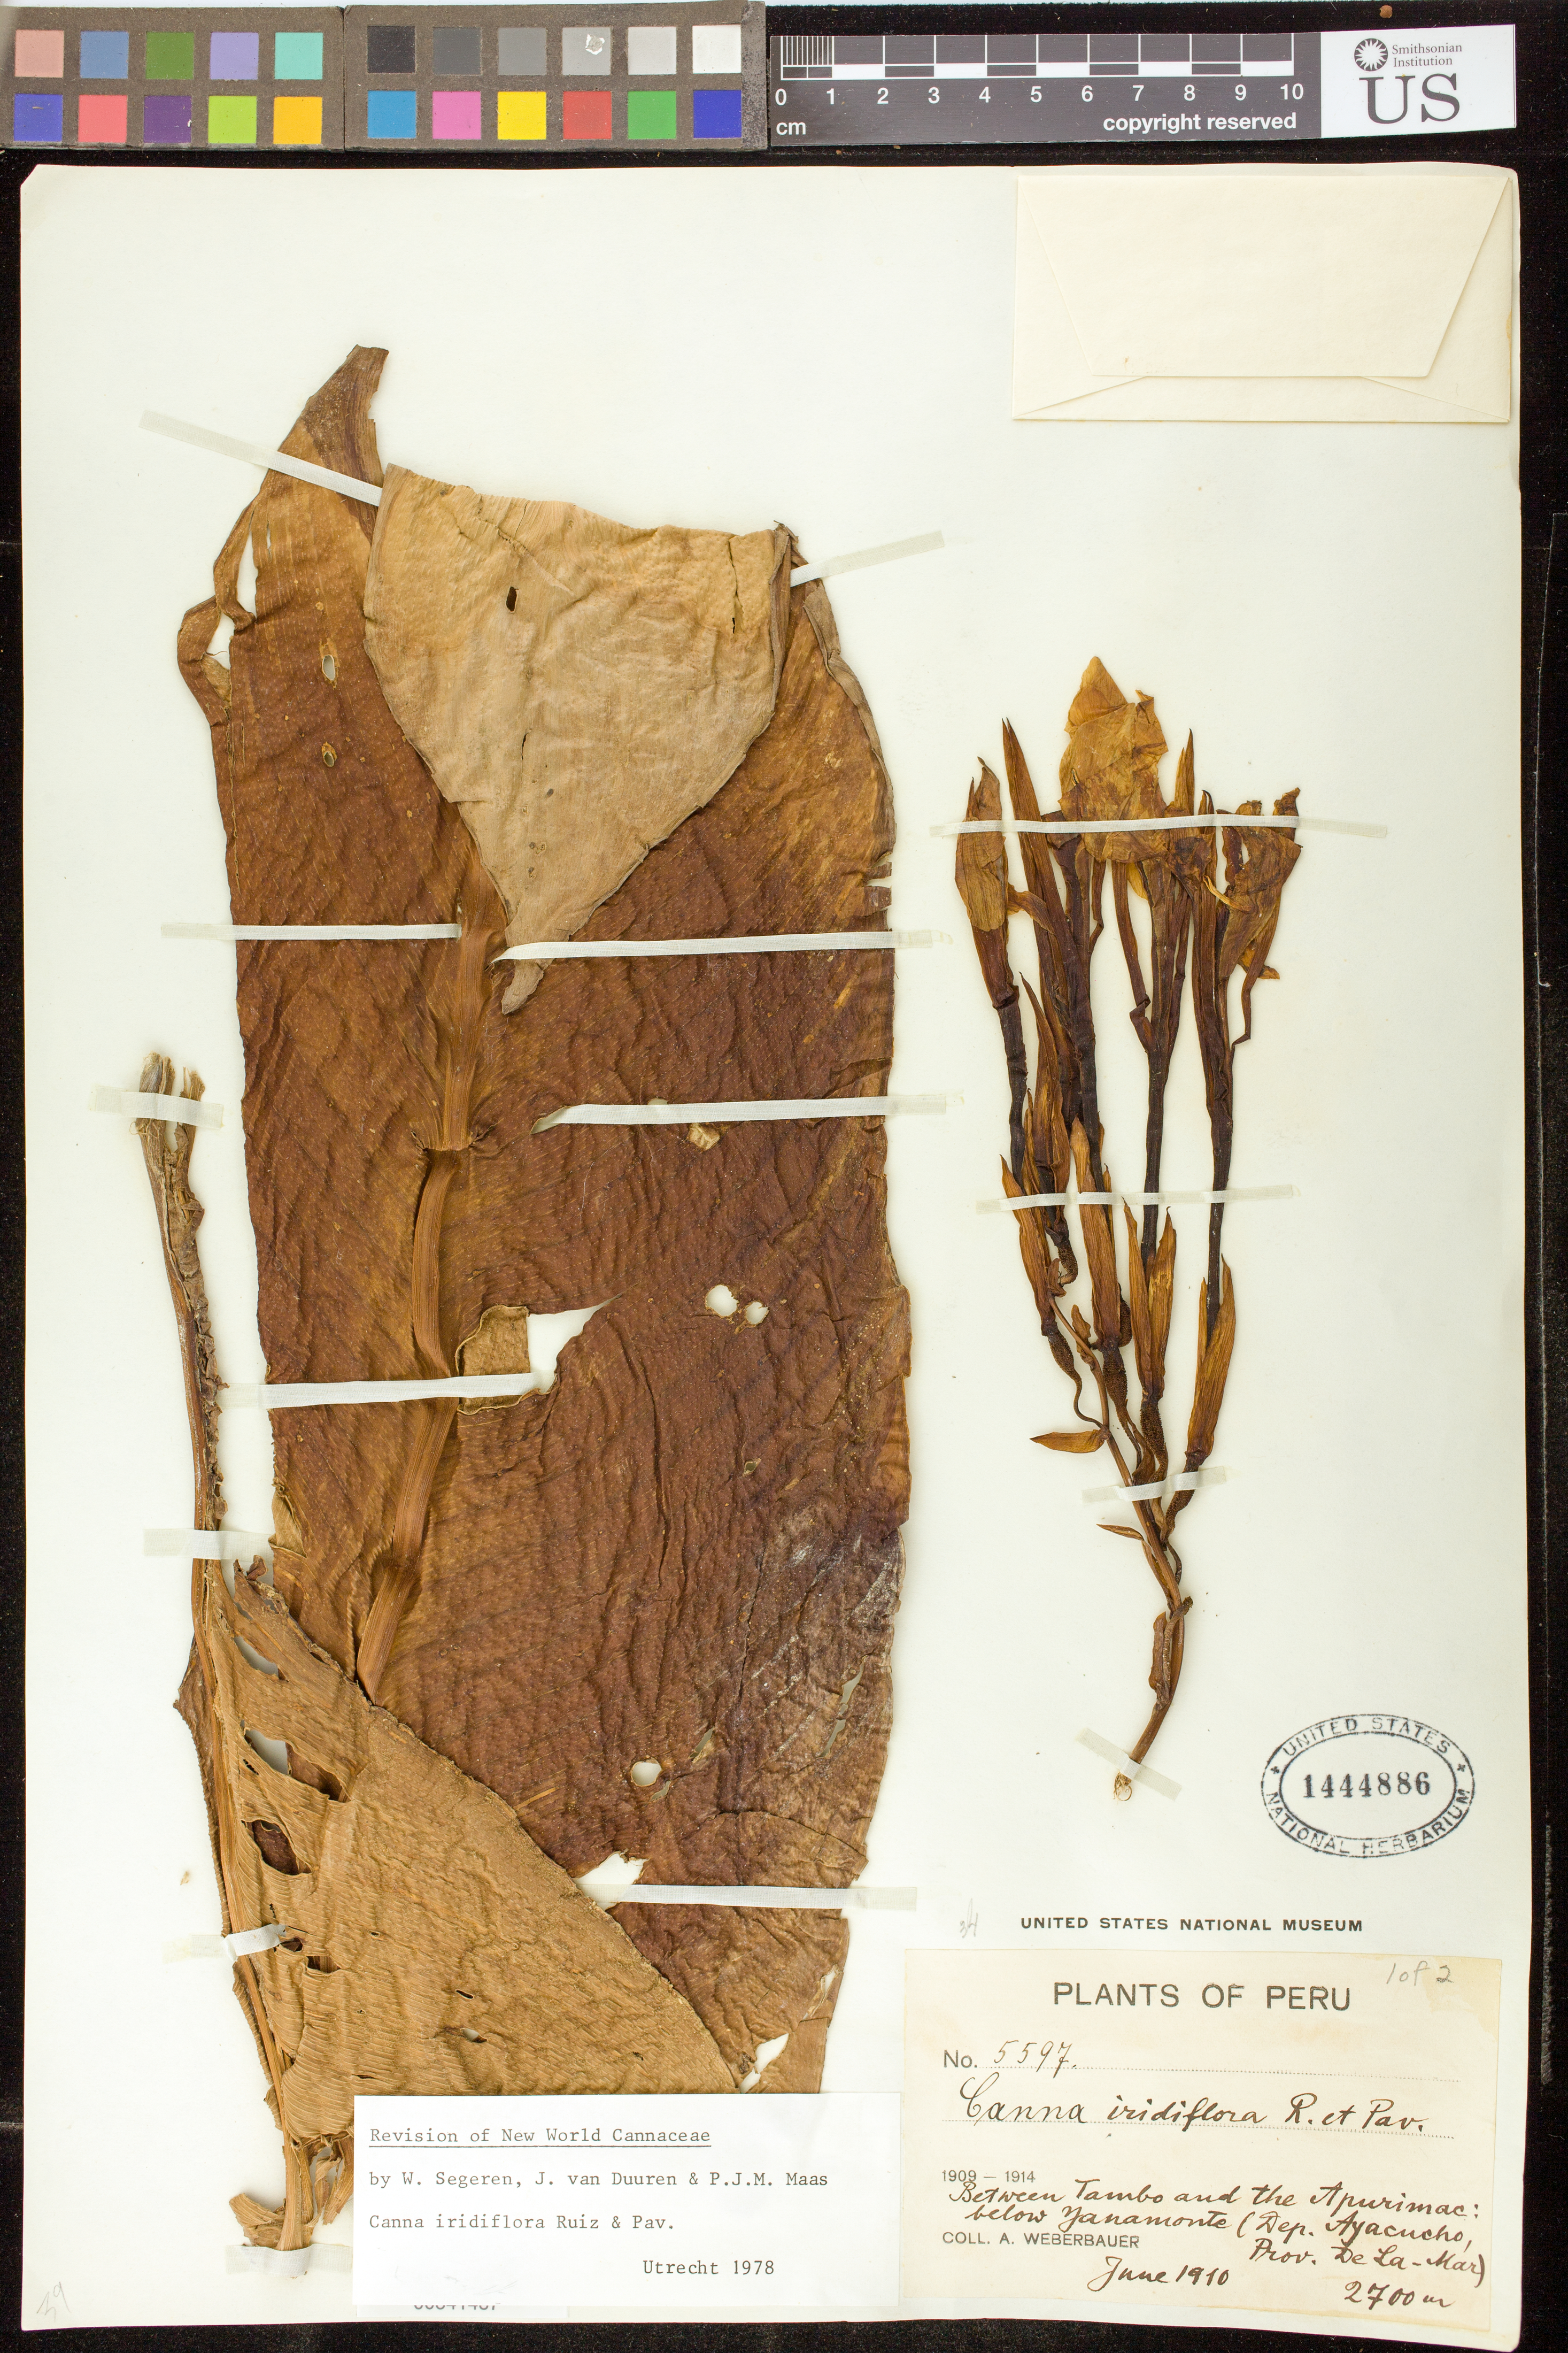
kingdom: Plantae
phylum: Tracheophyta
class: Liliopsida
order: Zingiberales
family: Cannaceae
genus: Canna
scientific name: Canna iridiflora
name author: Ruiz & Pav.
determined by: Segeren, W.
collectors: A. Weberbauer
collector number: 5597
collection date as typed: Jun 1910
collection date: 1910-06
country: Peru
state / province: Ayacucho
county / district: La Mar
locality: between Tambo and the Apurímac, below Yanamonte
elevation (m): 2700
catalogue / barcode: US 1444886